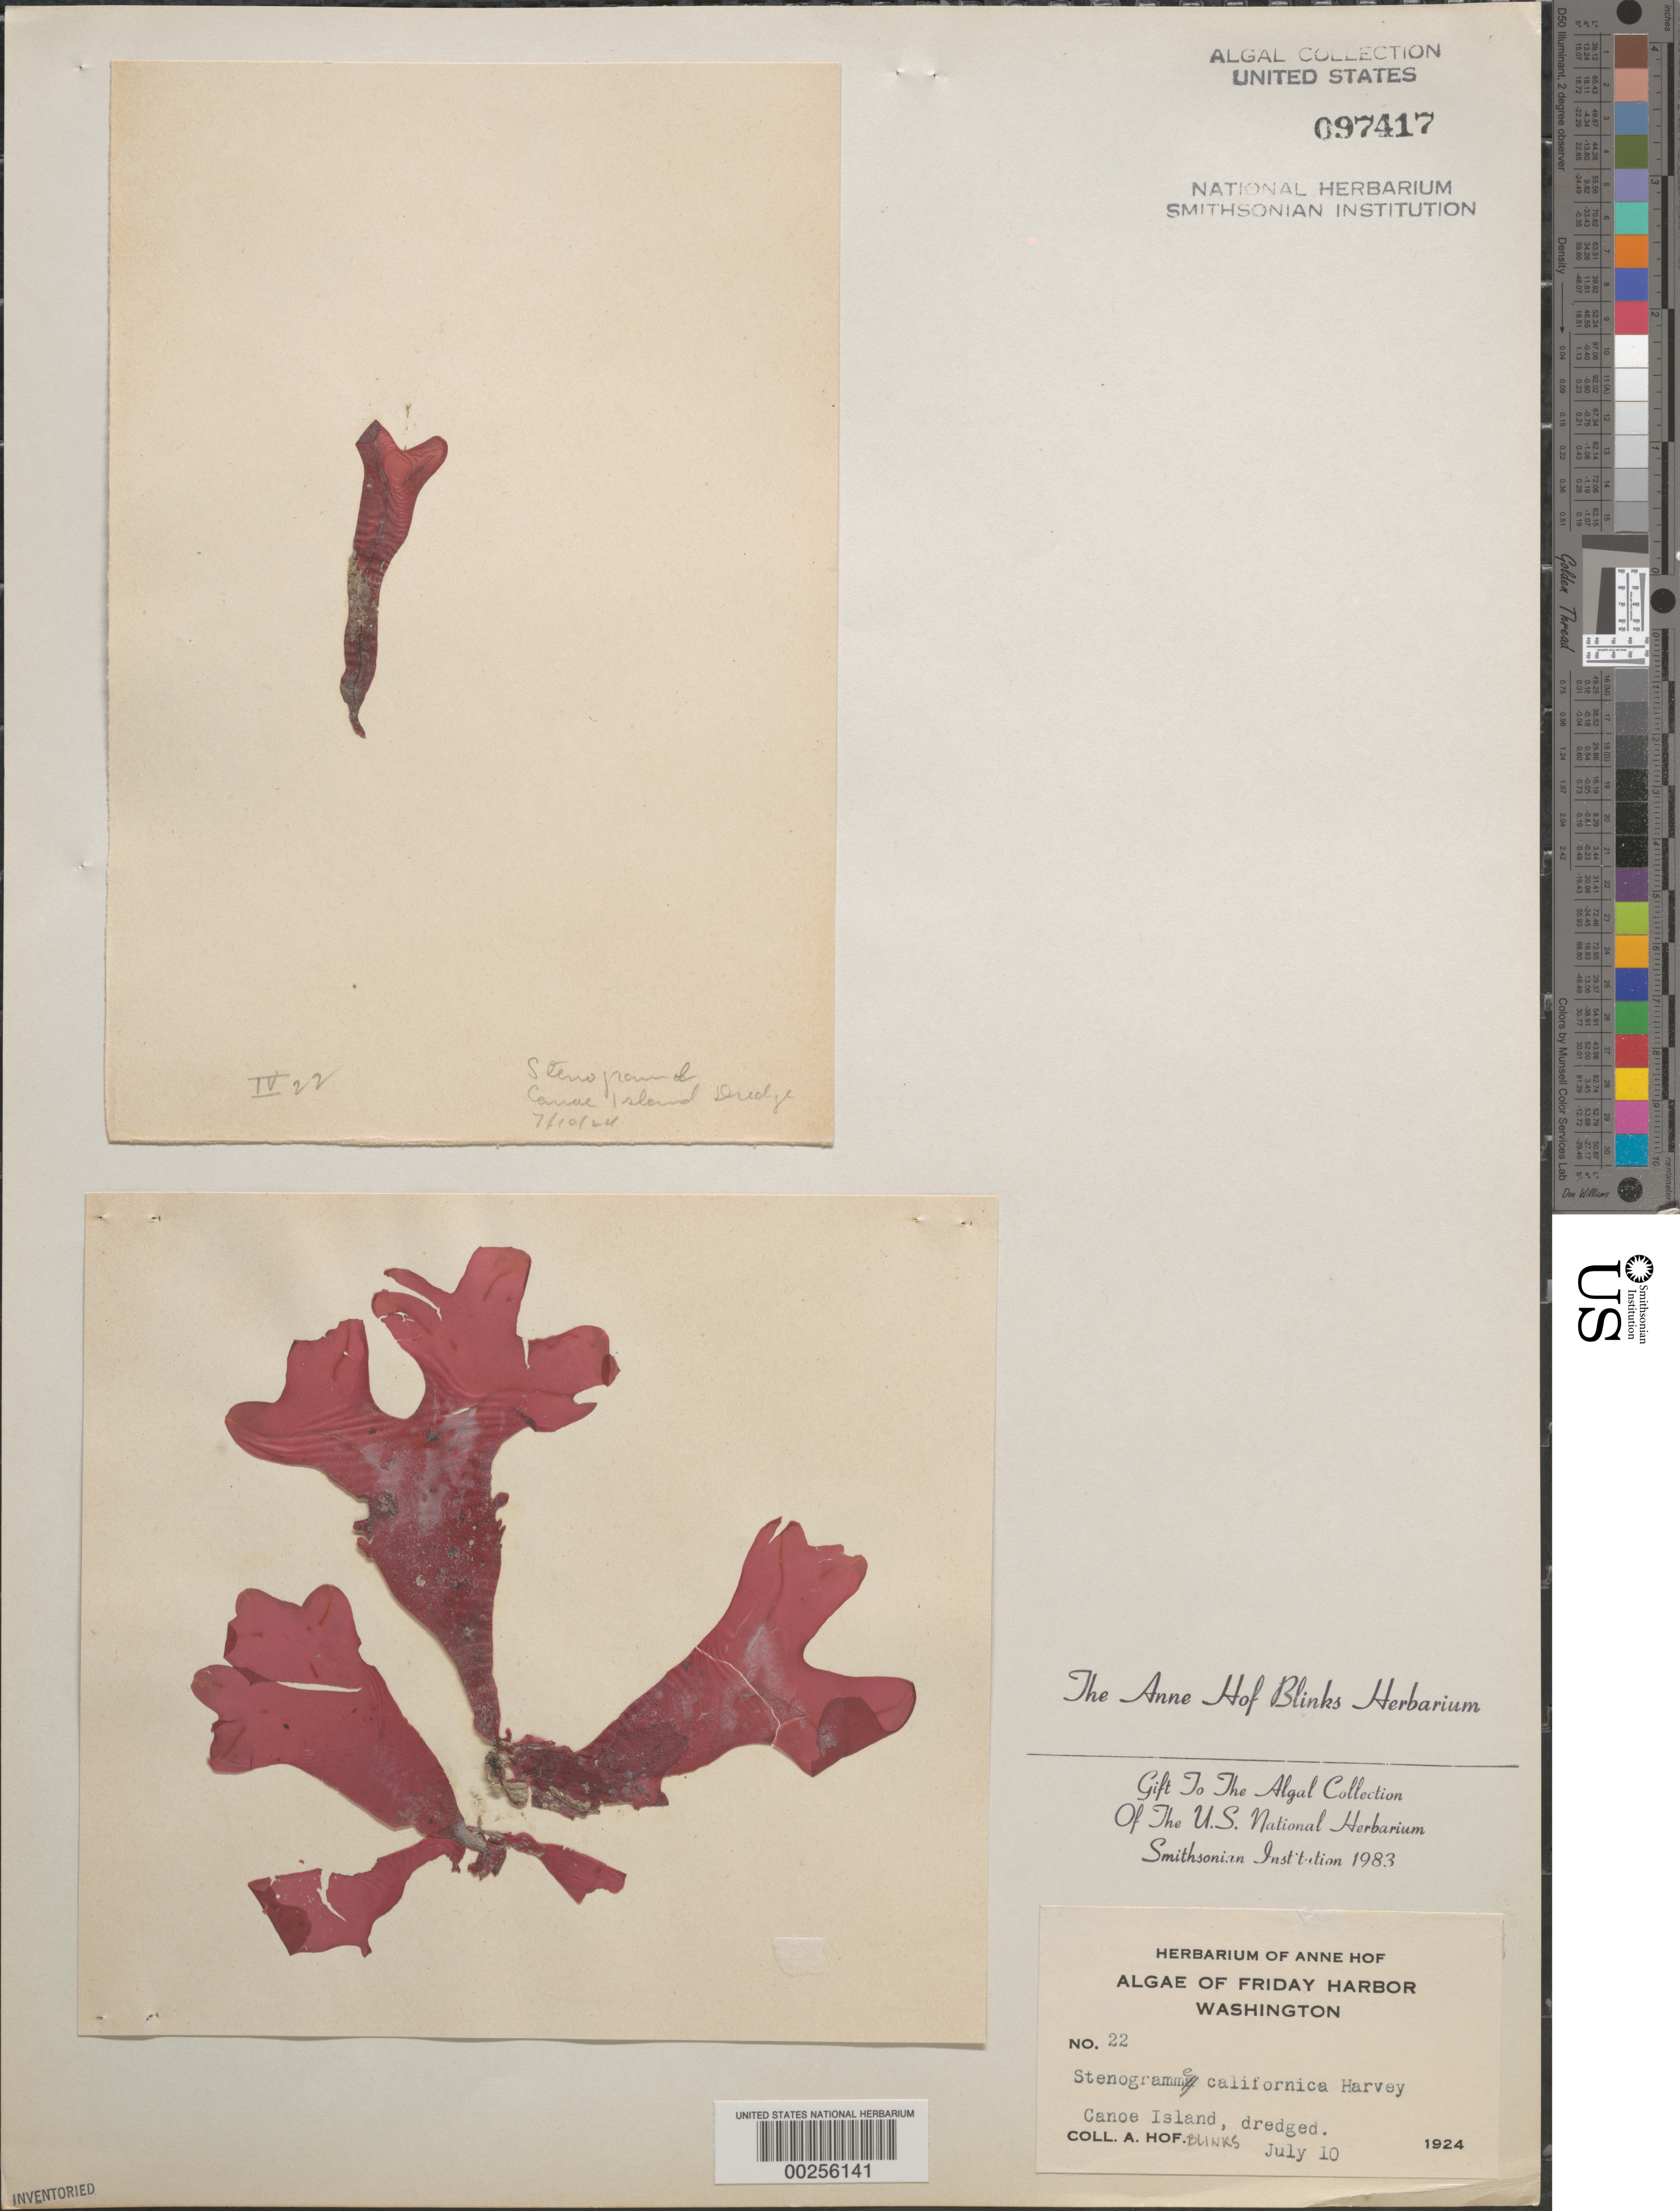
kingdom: Plantae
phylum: Rhodophyta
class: Florideophyceae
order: Gigartinales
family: Phyllophoraceae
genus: Stenogramma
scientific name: Stenogramma californica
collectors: A. Blinks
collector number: AHB 22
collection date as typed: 10 Jul 1924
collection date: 1924-07-10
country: United States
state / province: Washington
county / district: San Juan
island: Canoe Island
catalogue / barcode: US 97417